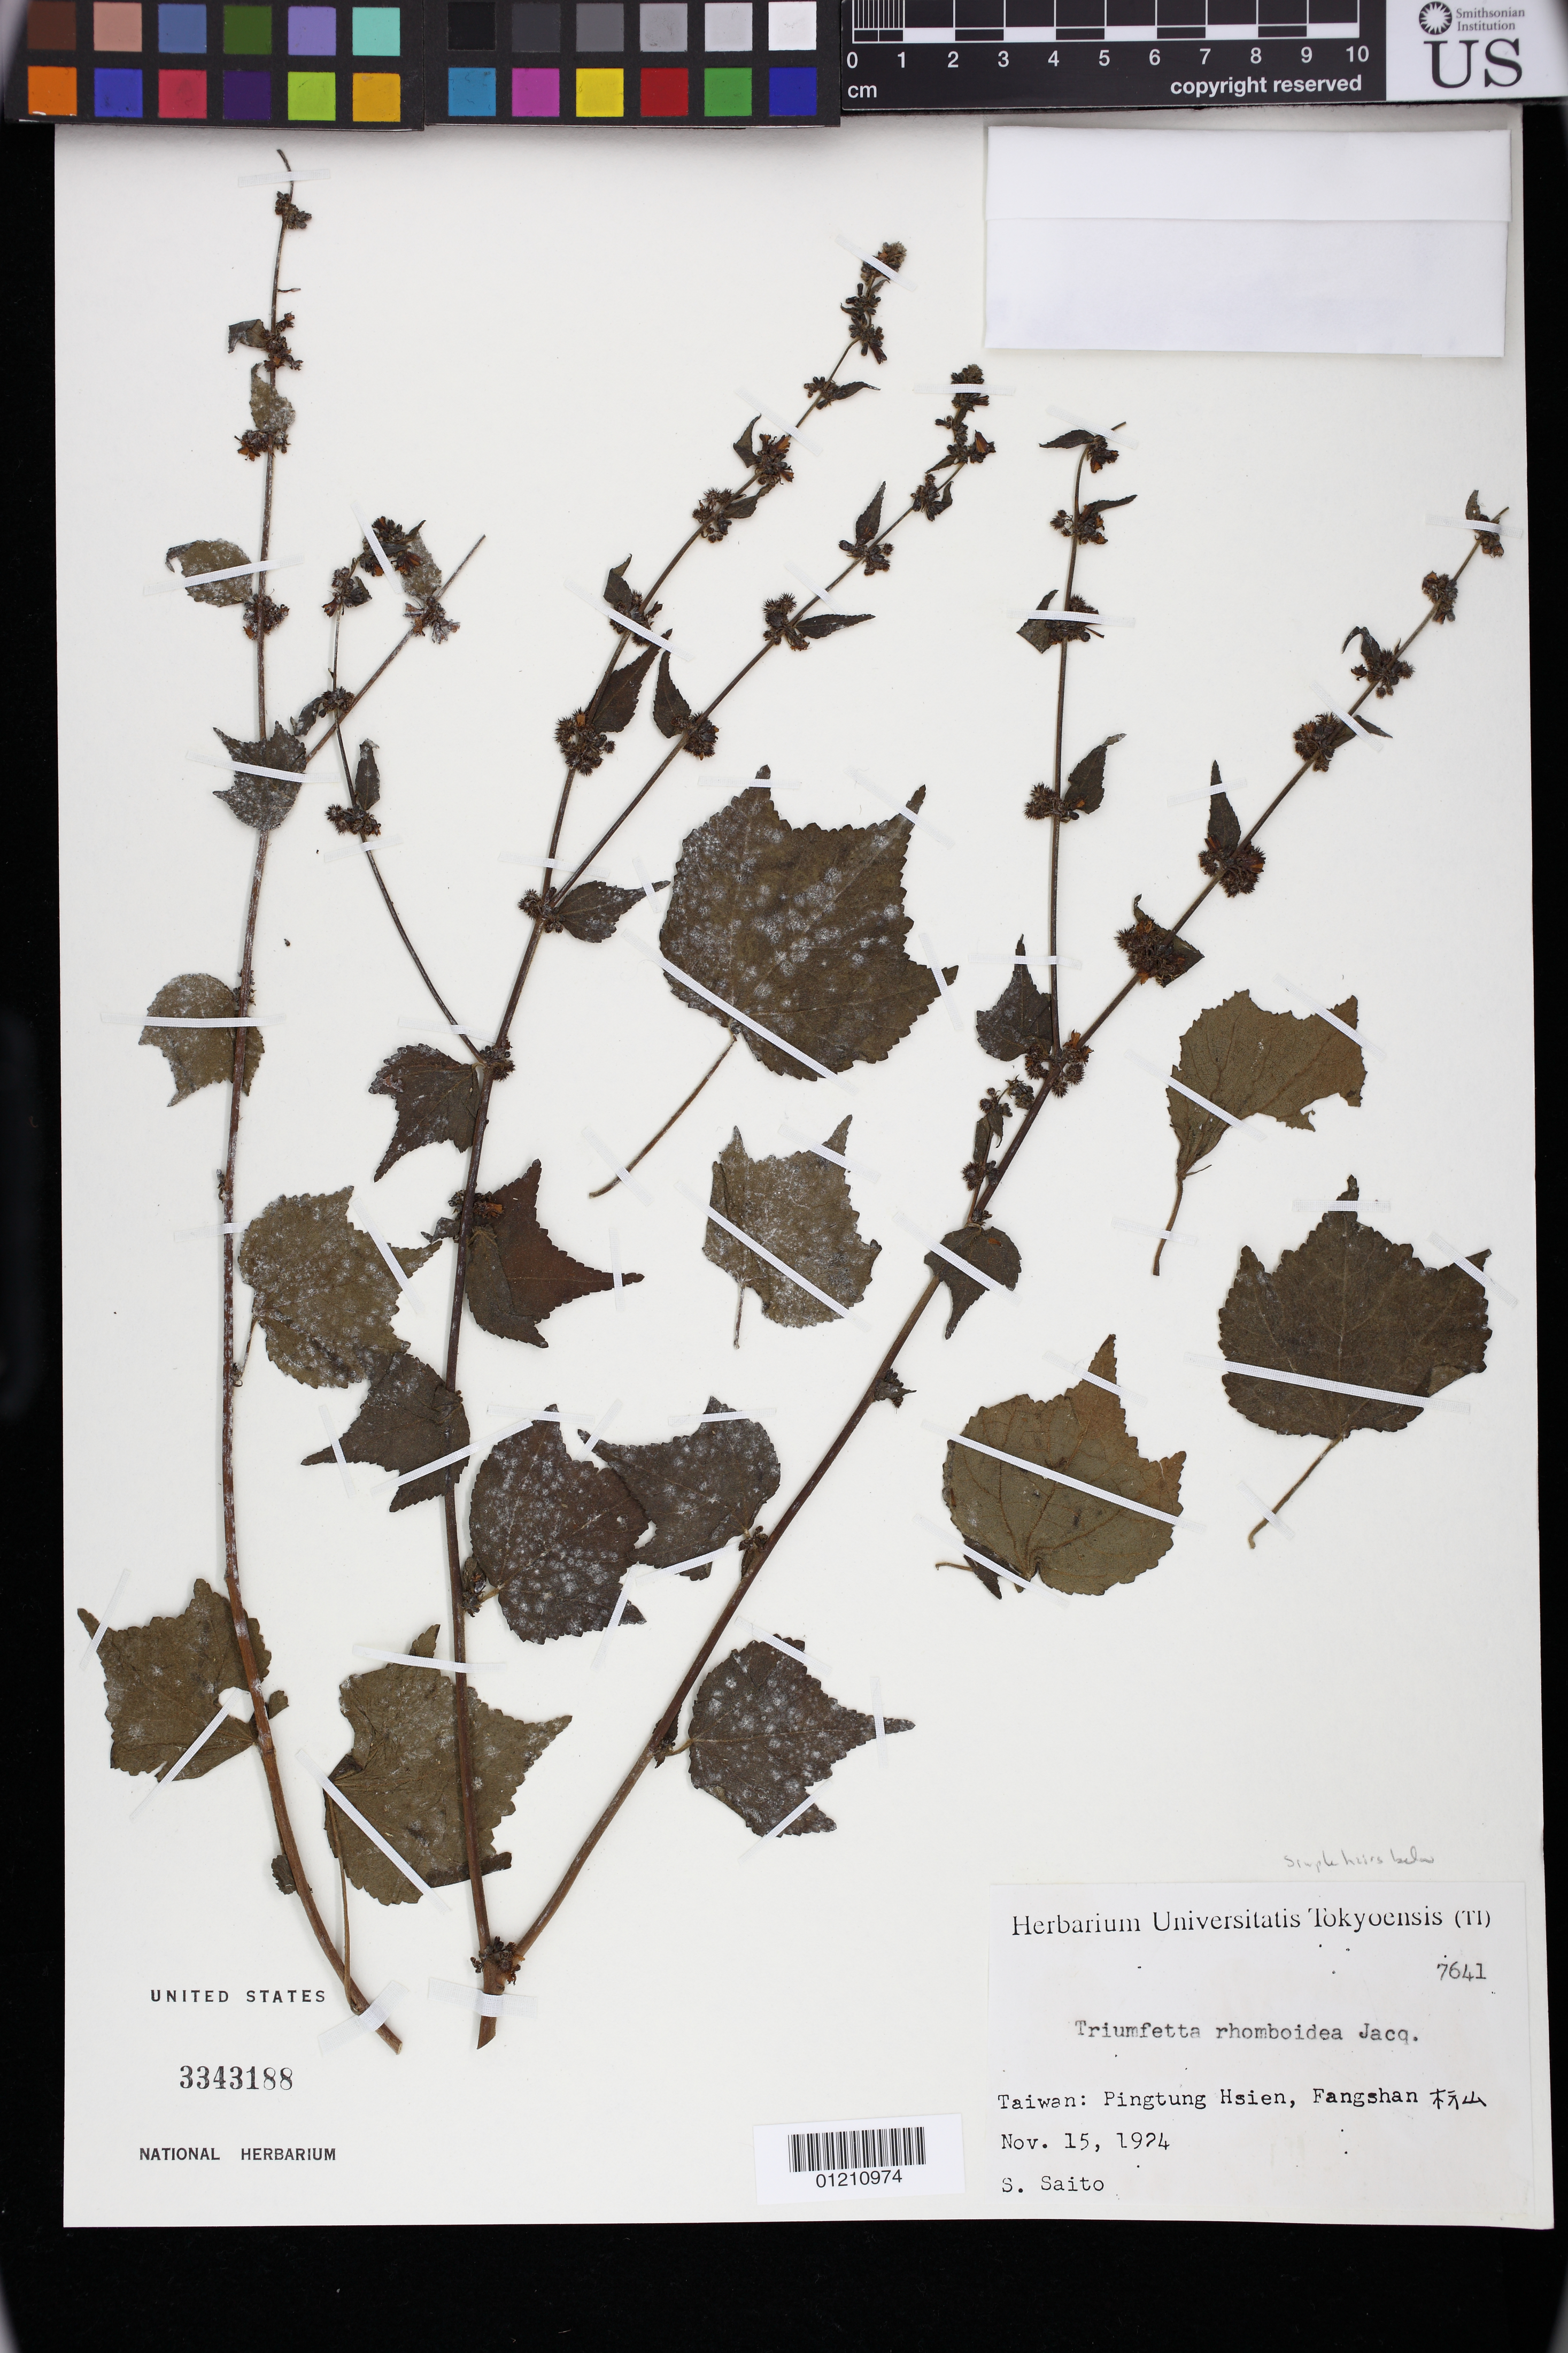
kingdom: Plantae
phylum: Tracheophyta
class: Magnoliopsida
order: Malvales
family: Malvaceae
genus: Triumfetta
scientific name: Triumfetta rhomboidea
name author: Jacq.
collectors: S. Saito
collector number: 7641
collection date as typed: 15 Nov 1924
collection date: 1924-11-15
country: Taiwan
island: Taiwan [Formosa]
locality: Taiwan: Pingtung Hsien, Fangshan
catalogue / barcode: US 3343188